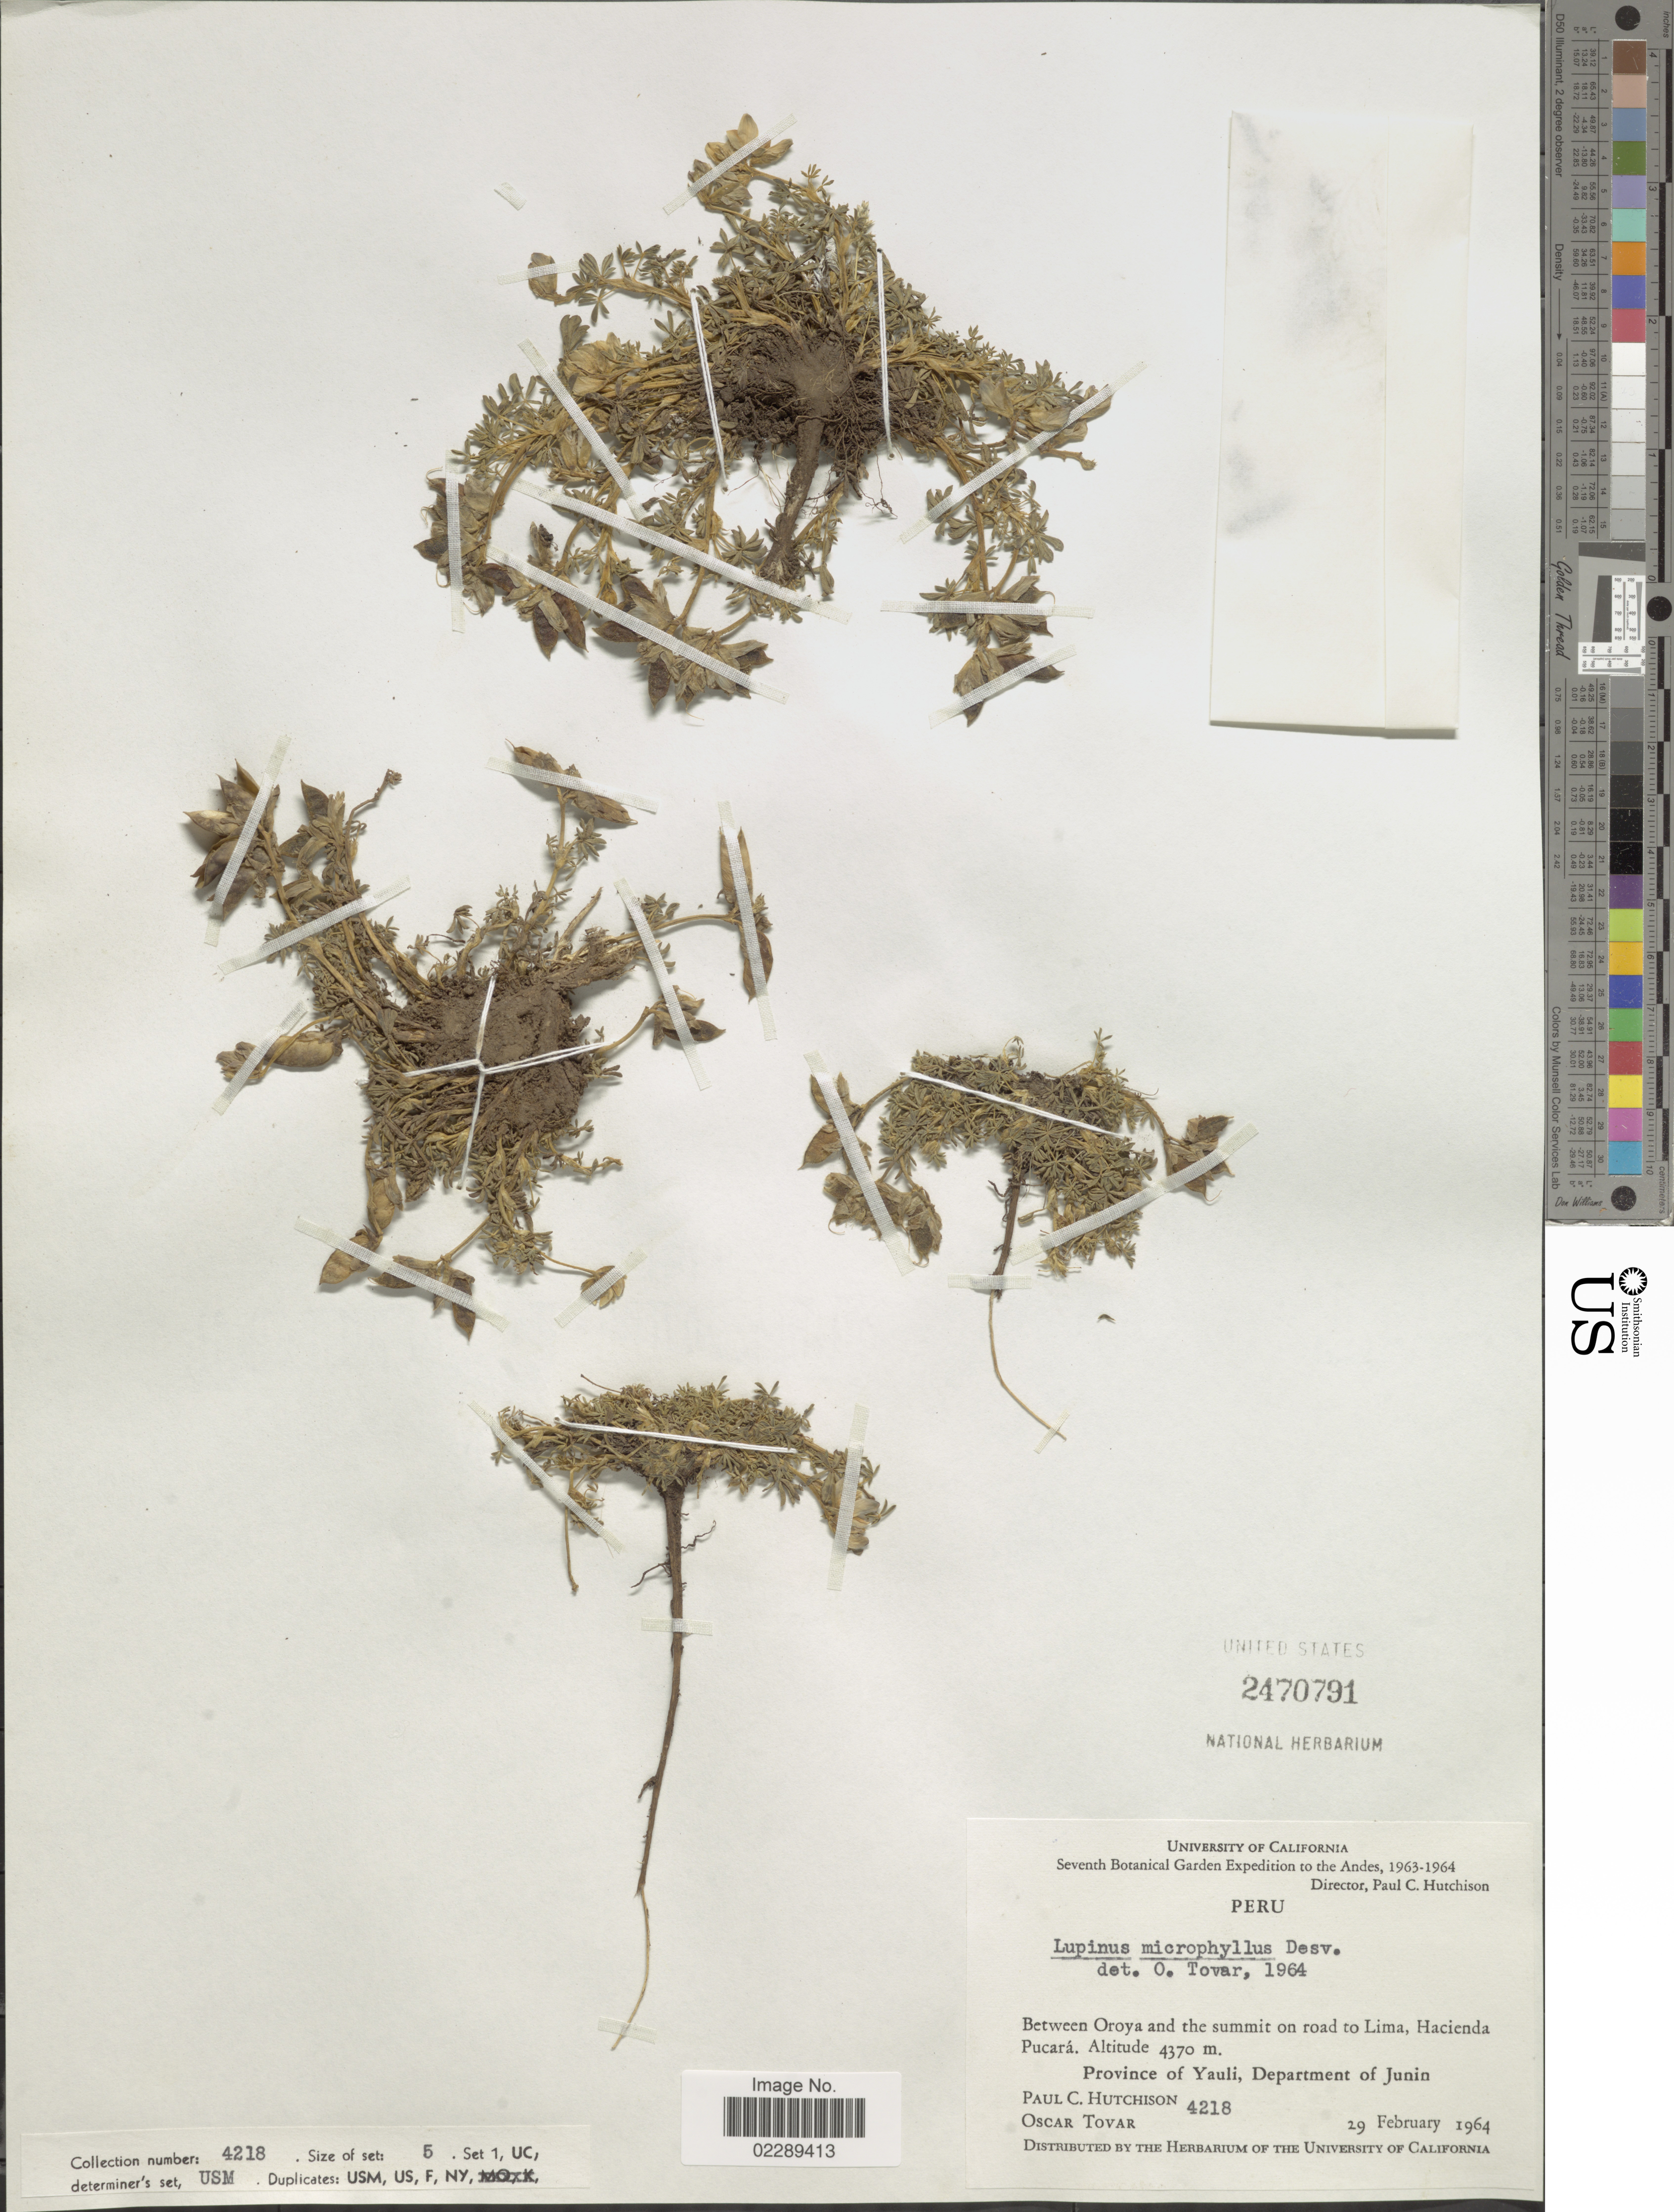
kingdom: Plantae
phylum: Tracheophyta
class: Magnoliopsida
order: Fabales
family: Fabaceae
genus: Lupinus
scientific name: Lupinus microphyllus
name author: Desr.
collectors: P. C. Hutchison & Ó. Tovar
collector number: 4218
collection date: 1964-02-29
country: Peru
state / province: Junín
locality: Between Oroya and the summit on road to Lima, Hacienda Pucará. Province of Yauli, Department of Junin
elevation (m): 4370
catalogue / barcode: US 2470791